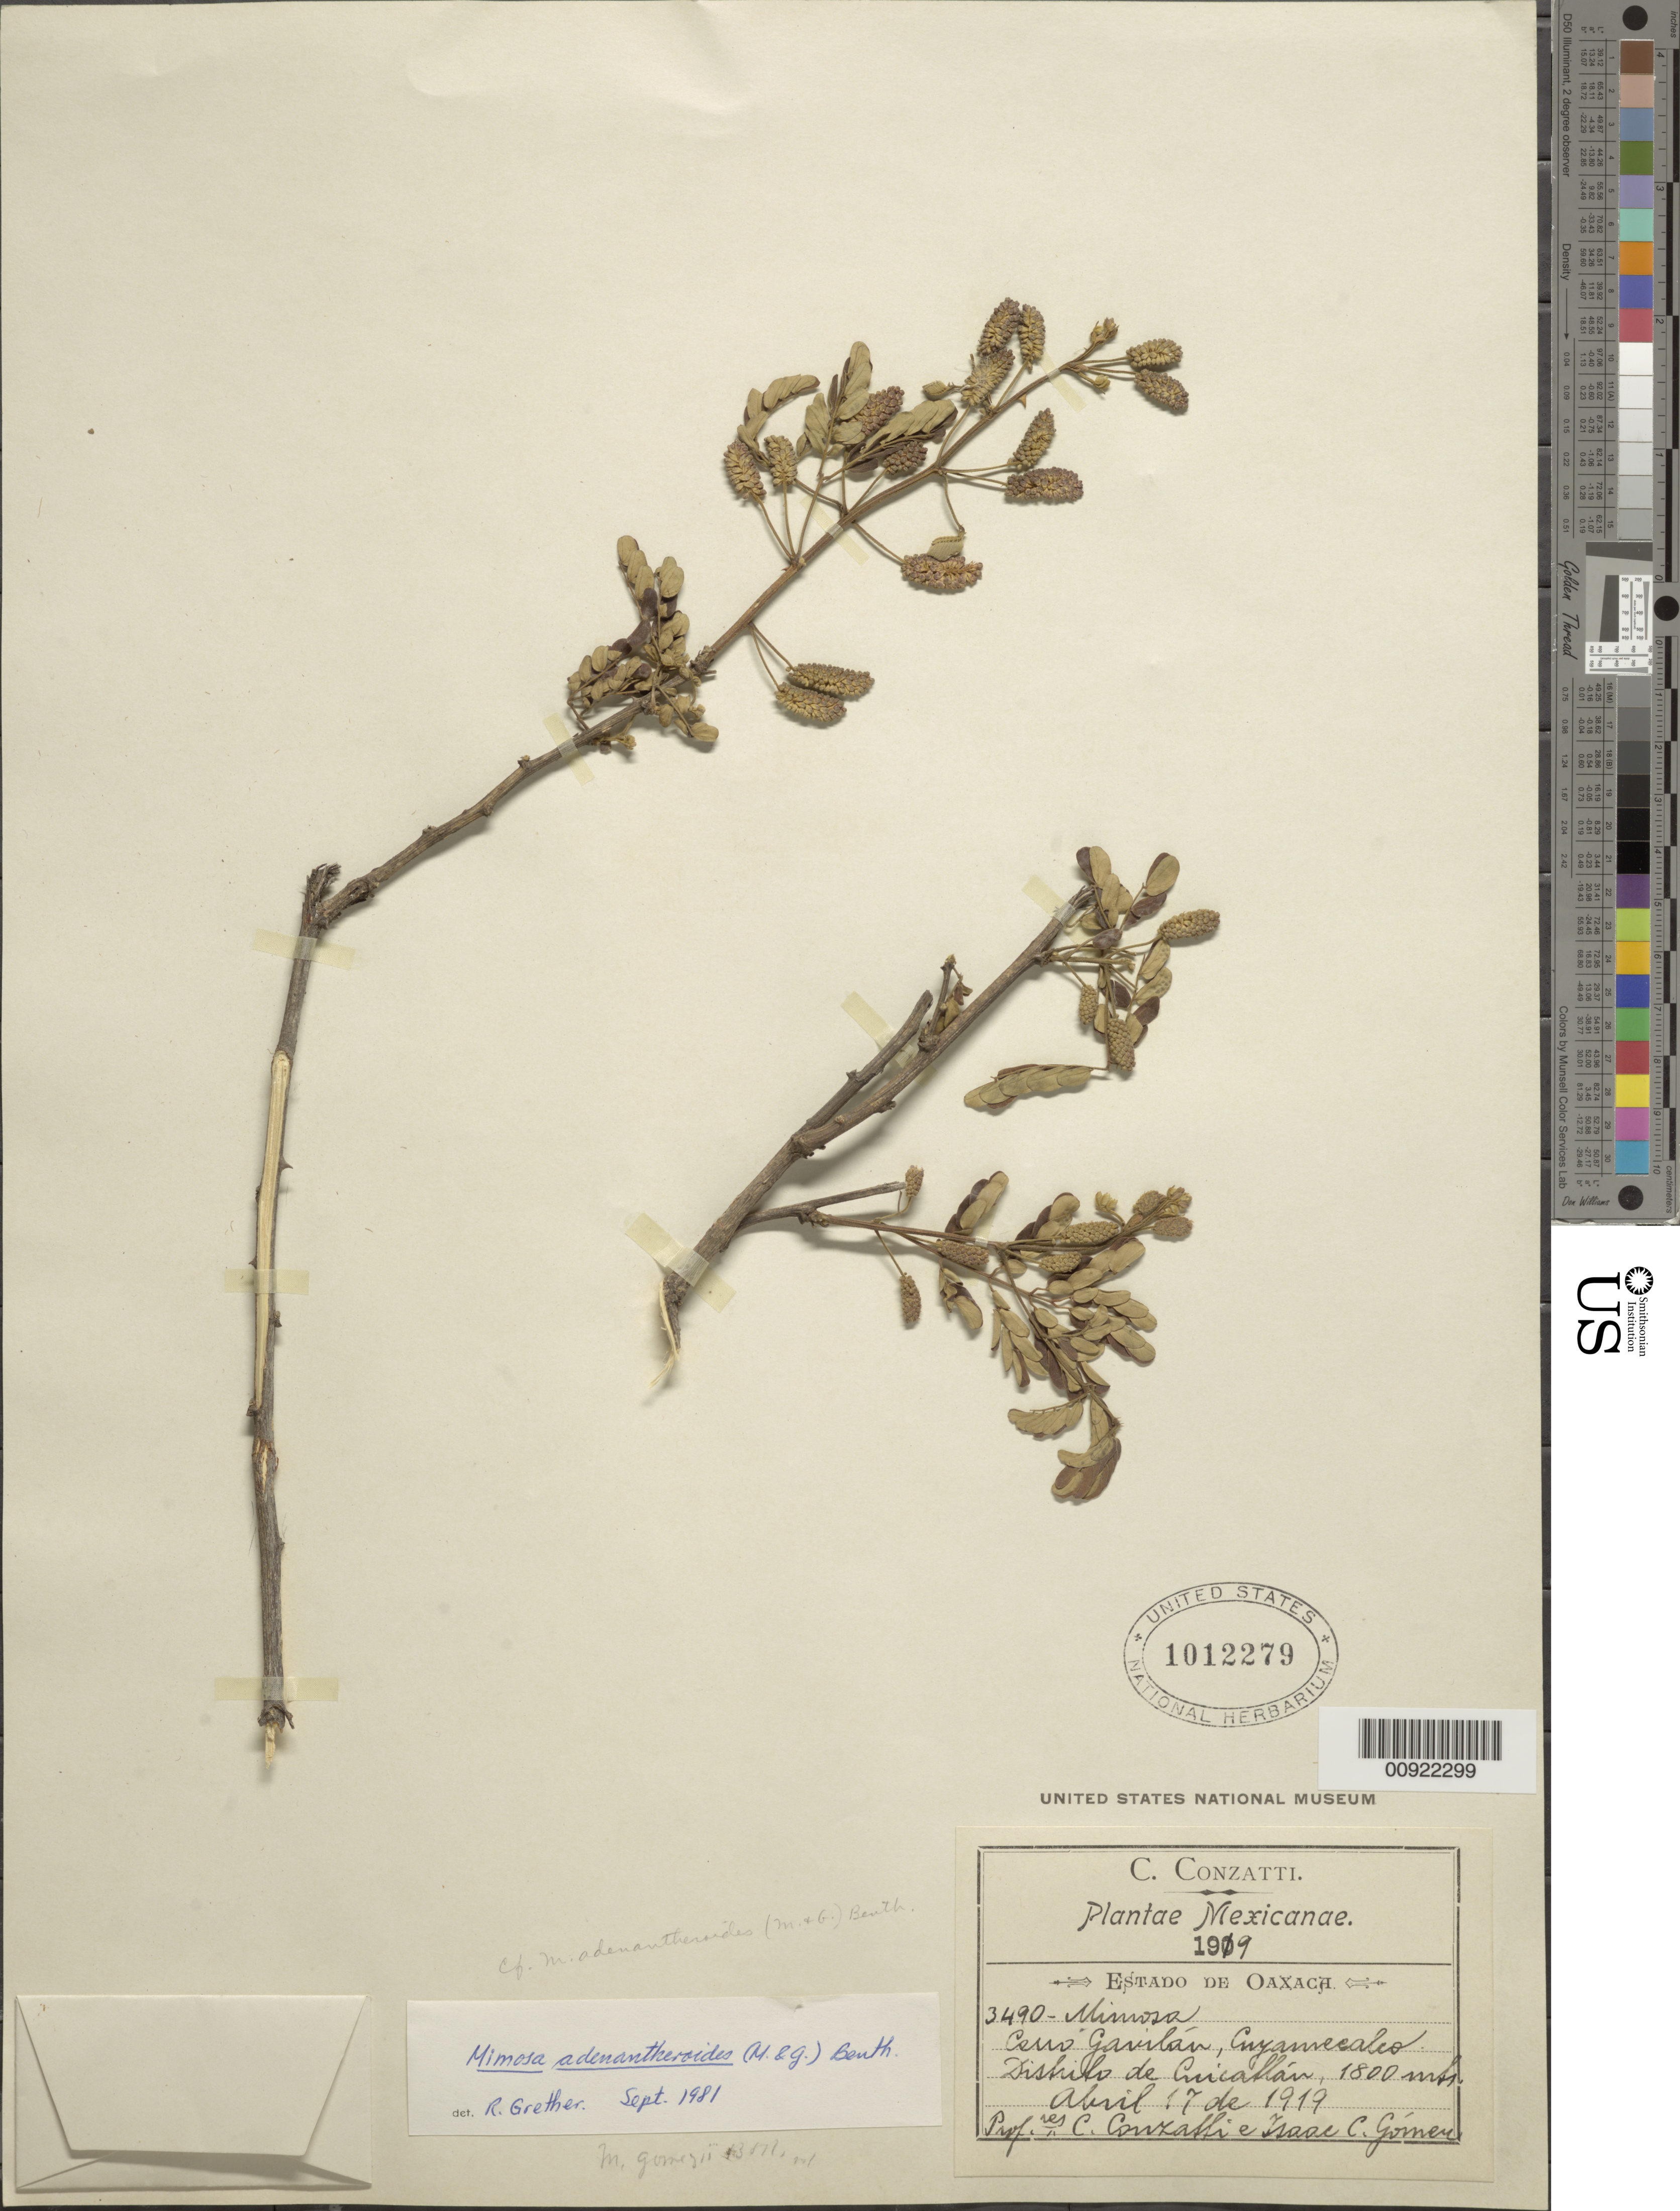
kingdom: Plantae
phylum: Tracheophyta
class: Magnoliopsida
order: Fabales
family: Fabaceae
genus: Mimosa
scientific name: Mimosa adenantheroides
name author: (M. Martens) Benth.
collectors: C. Conzatti & I. Gomez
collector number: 3490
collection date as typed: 17 Apr 1919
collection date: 1919-04-17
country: Mexico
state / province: Oaxaca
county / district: Cuicatlán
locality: Cerro Gavilán, Cuyamecalco, Distrito de Cuicatlán, Estado de Oaxaca.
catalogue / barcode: US 1012279